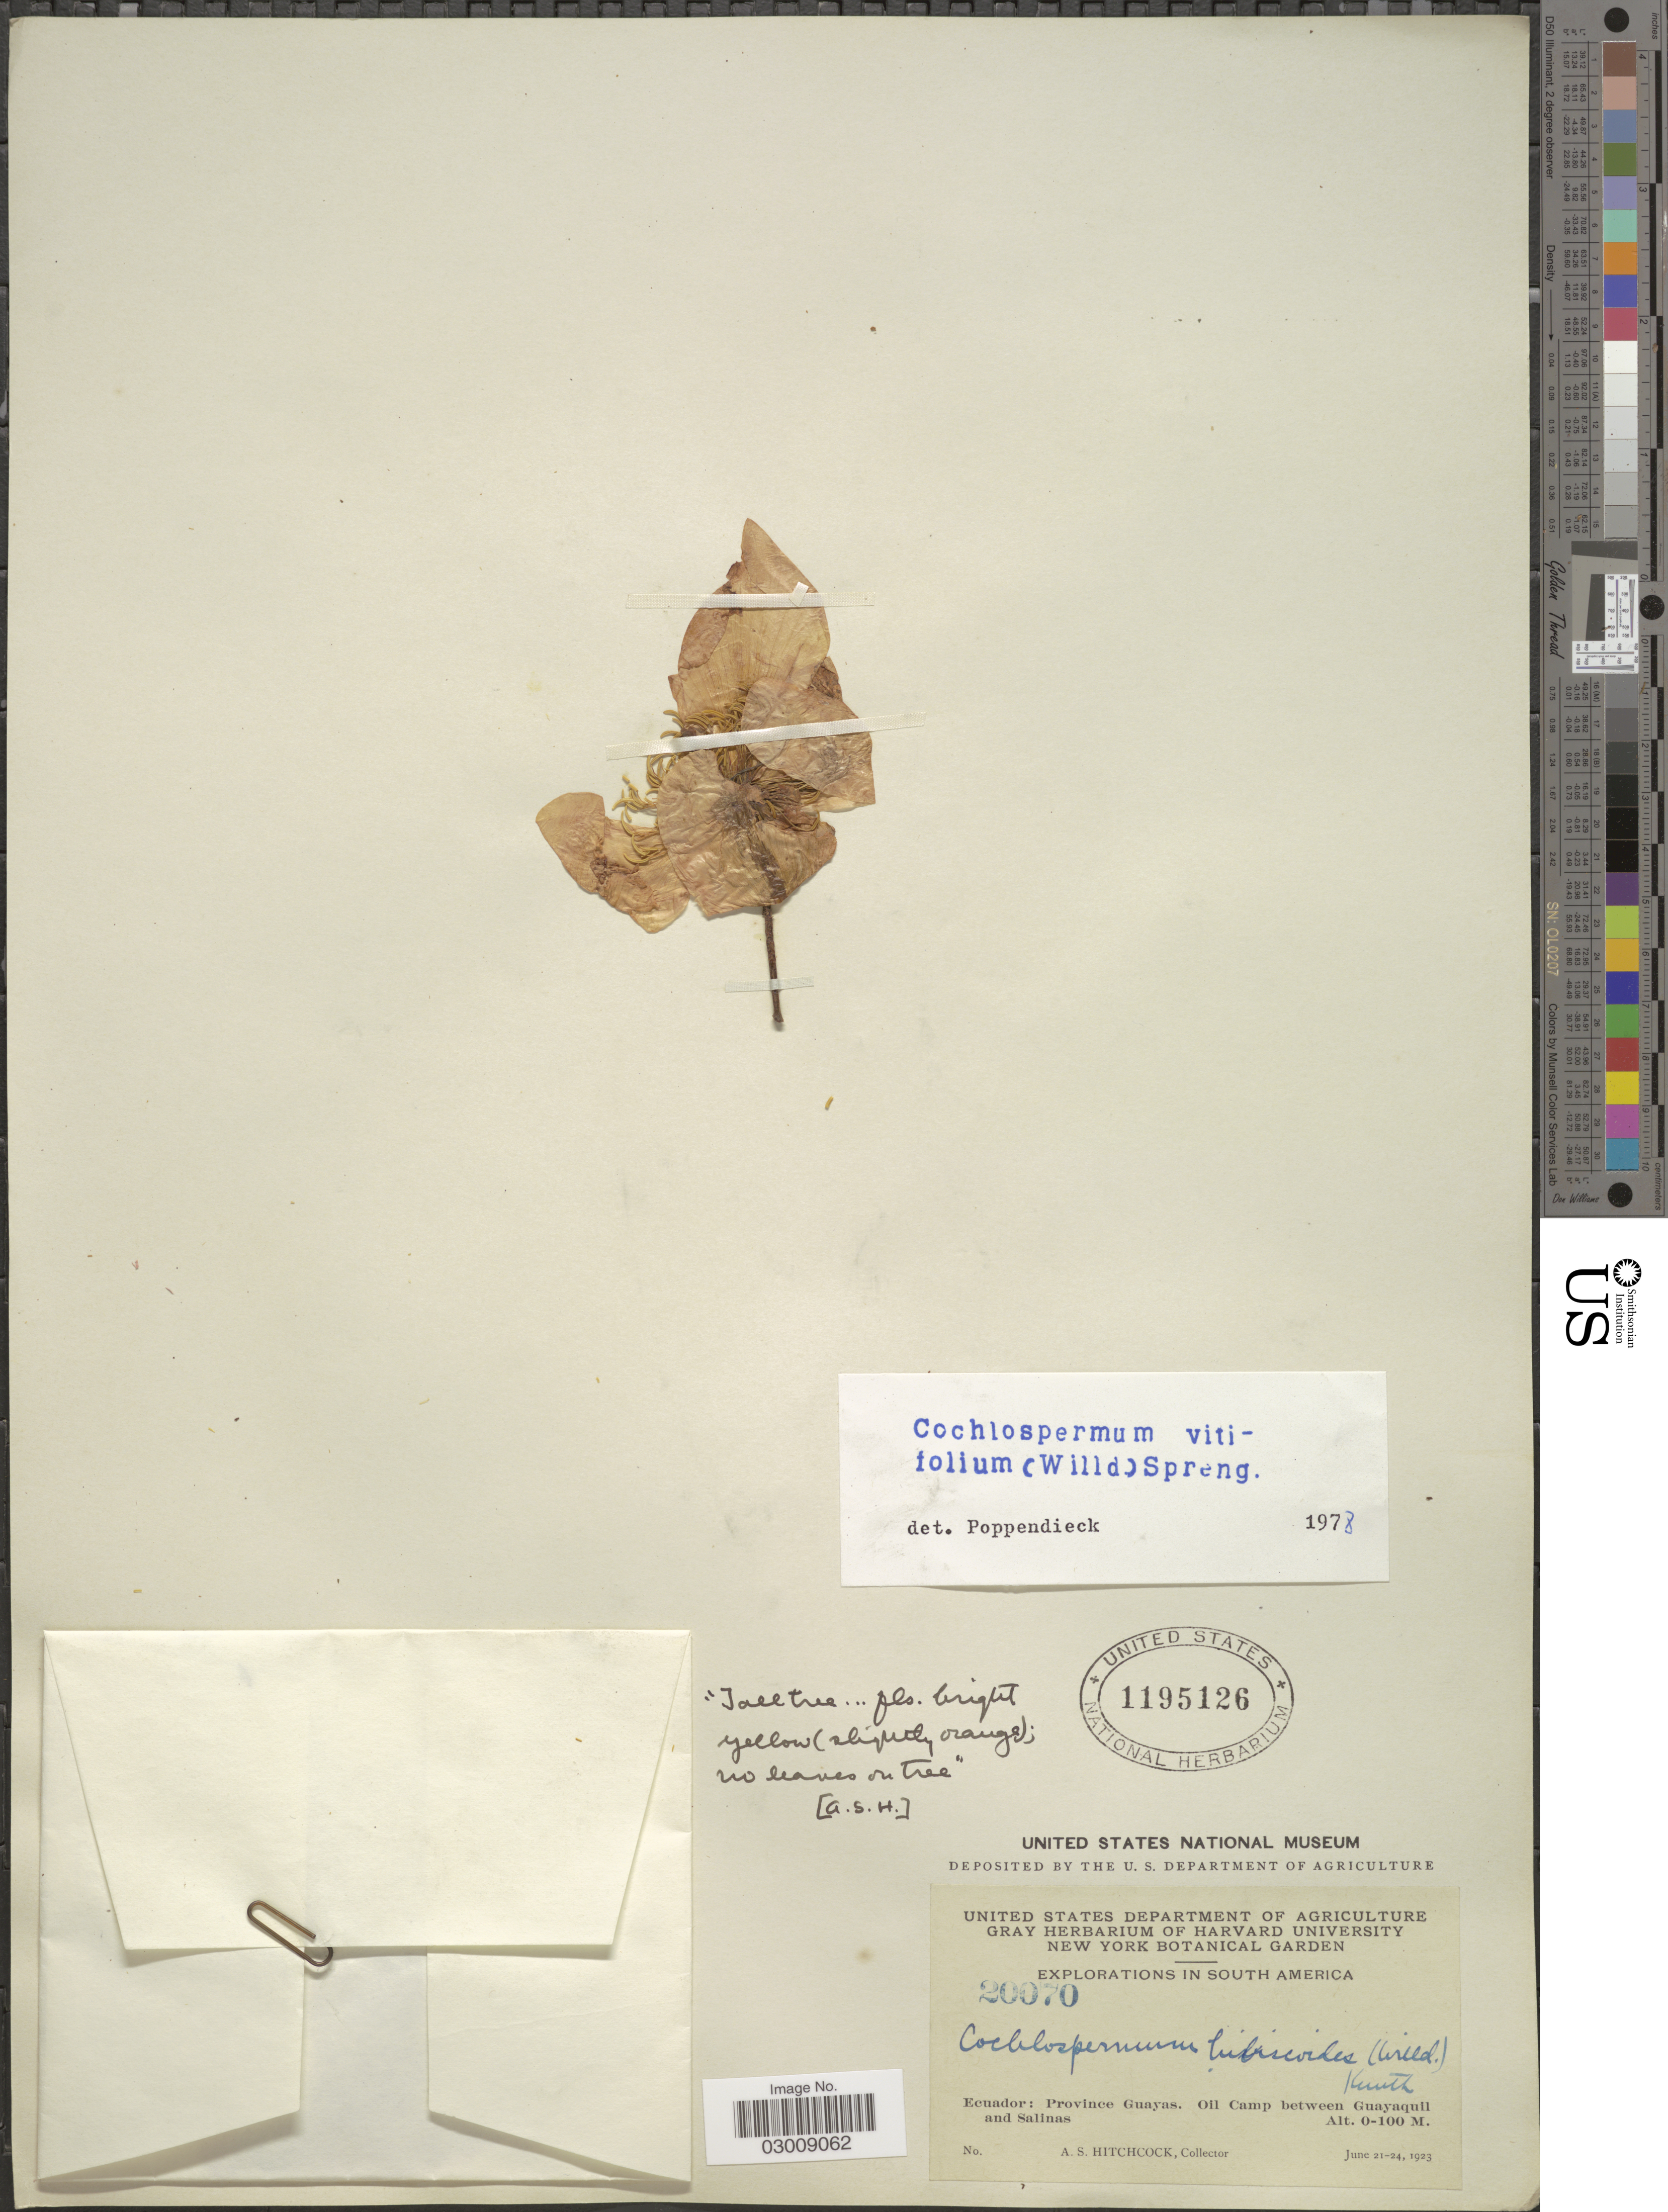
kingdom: Plantae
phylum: Tracheophyta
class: Magnoliopsida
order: Malvales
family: Cochlospermaceae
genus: Cochlospermum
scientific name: Cochlospermum vitifolium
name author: (Willd.) Spreng.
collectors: A. S. Hitchcock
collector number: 20070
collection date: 1923-06-21/1923-06-24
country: Ecuador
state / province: Guayas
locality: Oil Camp between Guayaquil and Salinas.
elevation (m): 0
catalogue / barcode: US 1195126